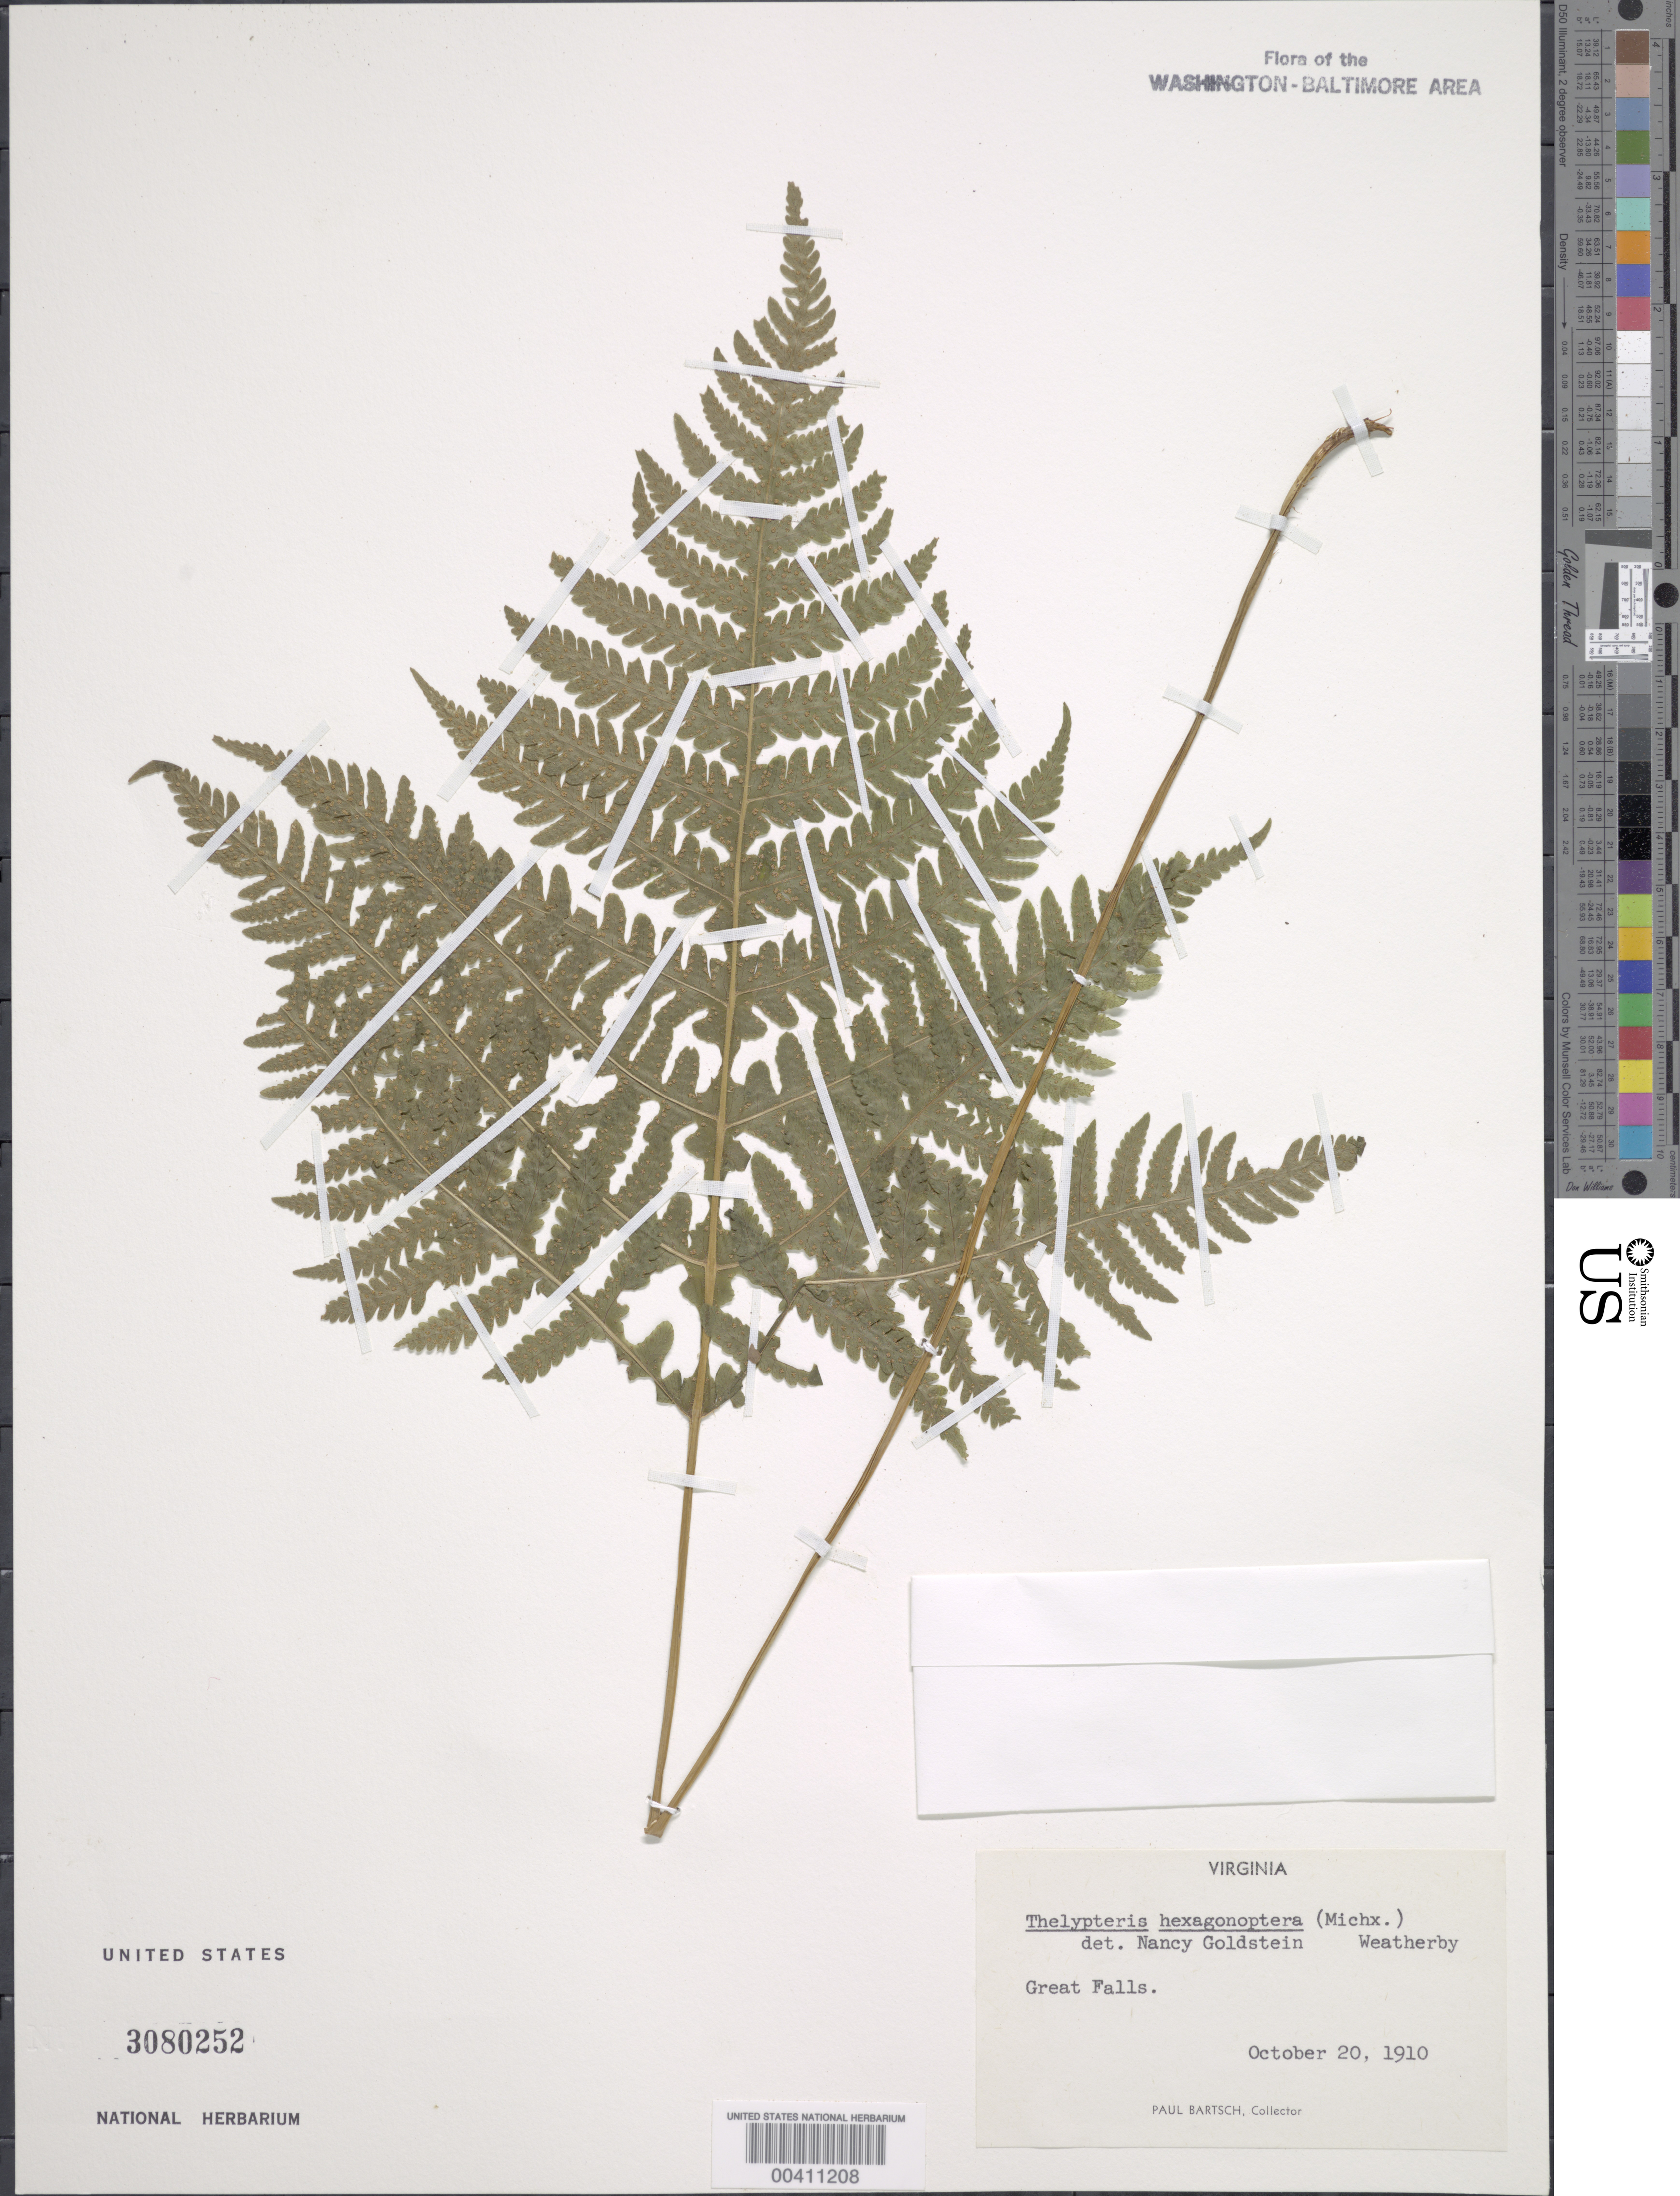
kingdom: Plantae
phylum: Tracheophyta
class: Polypodiopsida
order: Polypodiales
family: Thelypteridaceae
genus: Phegopteris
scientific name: Phegopteris hexagonoptera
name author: (Michx.) Fée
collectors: P. Bartsch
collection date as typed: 20 Oct 1910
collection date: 1910-10-20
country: United States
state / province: Virginia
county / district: Fairfax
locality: Great Falls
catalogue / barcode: US 3080252